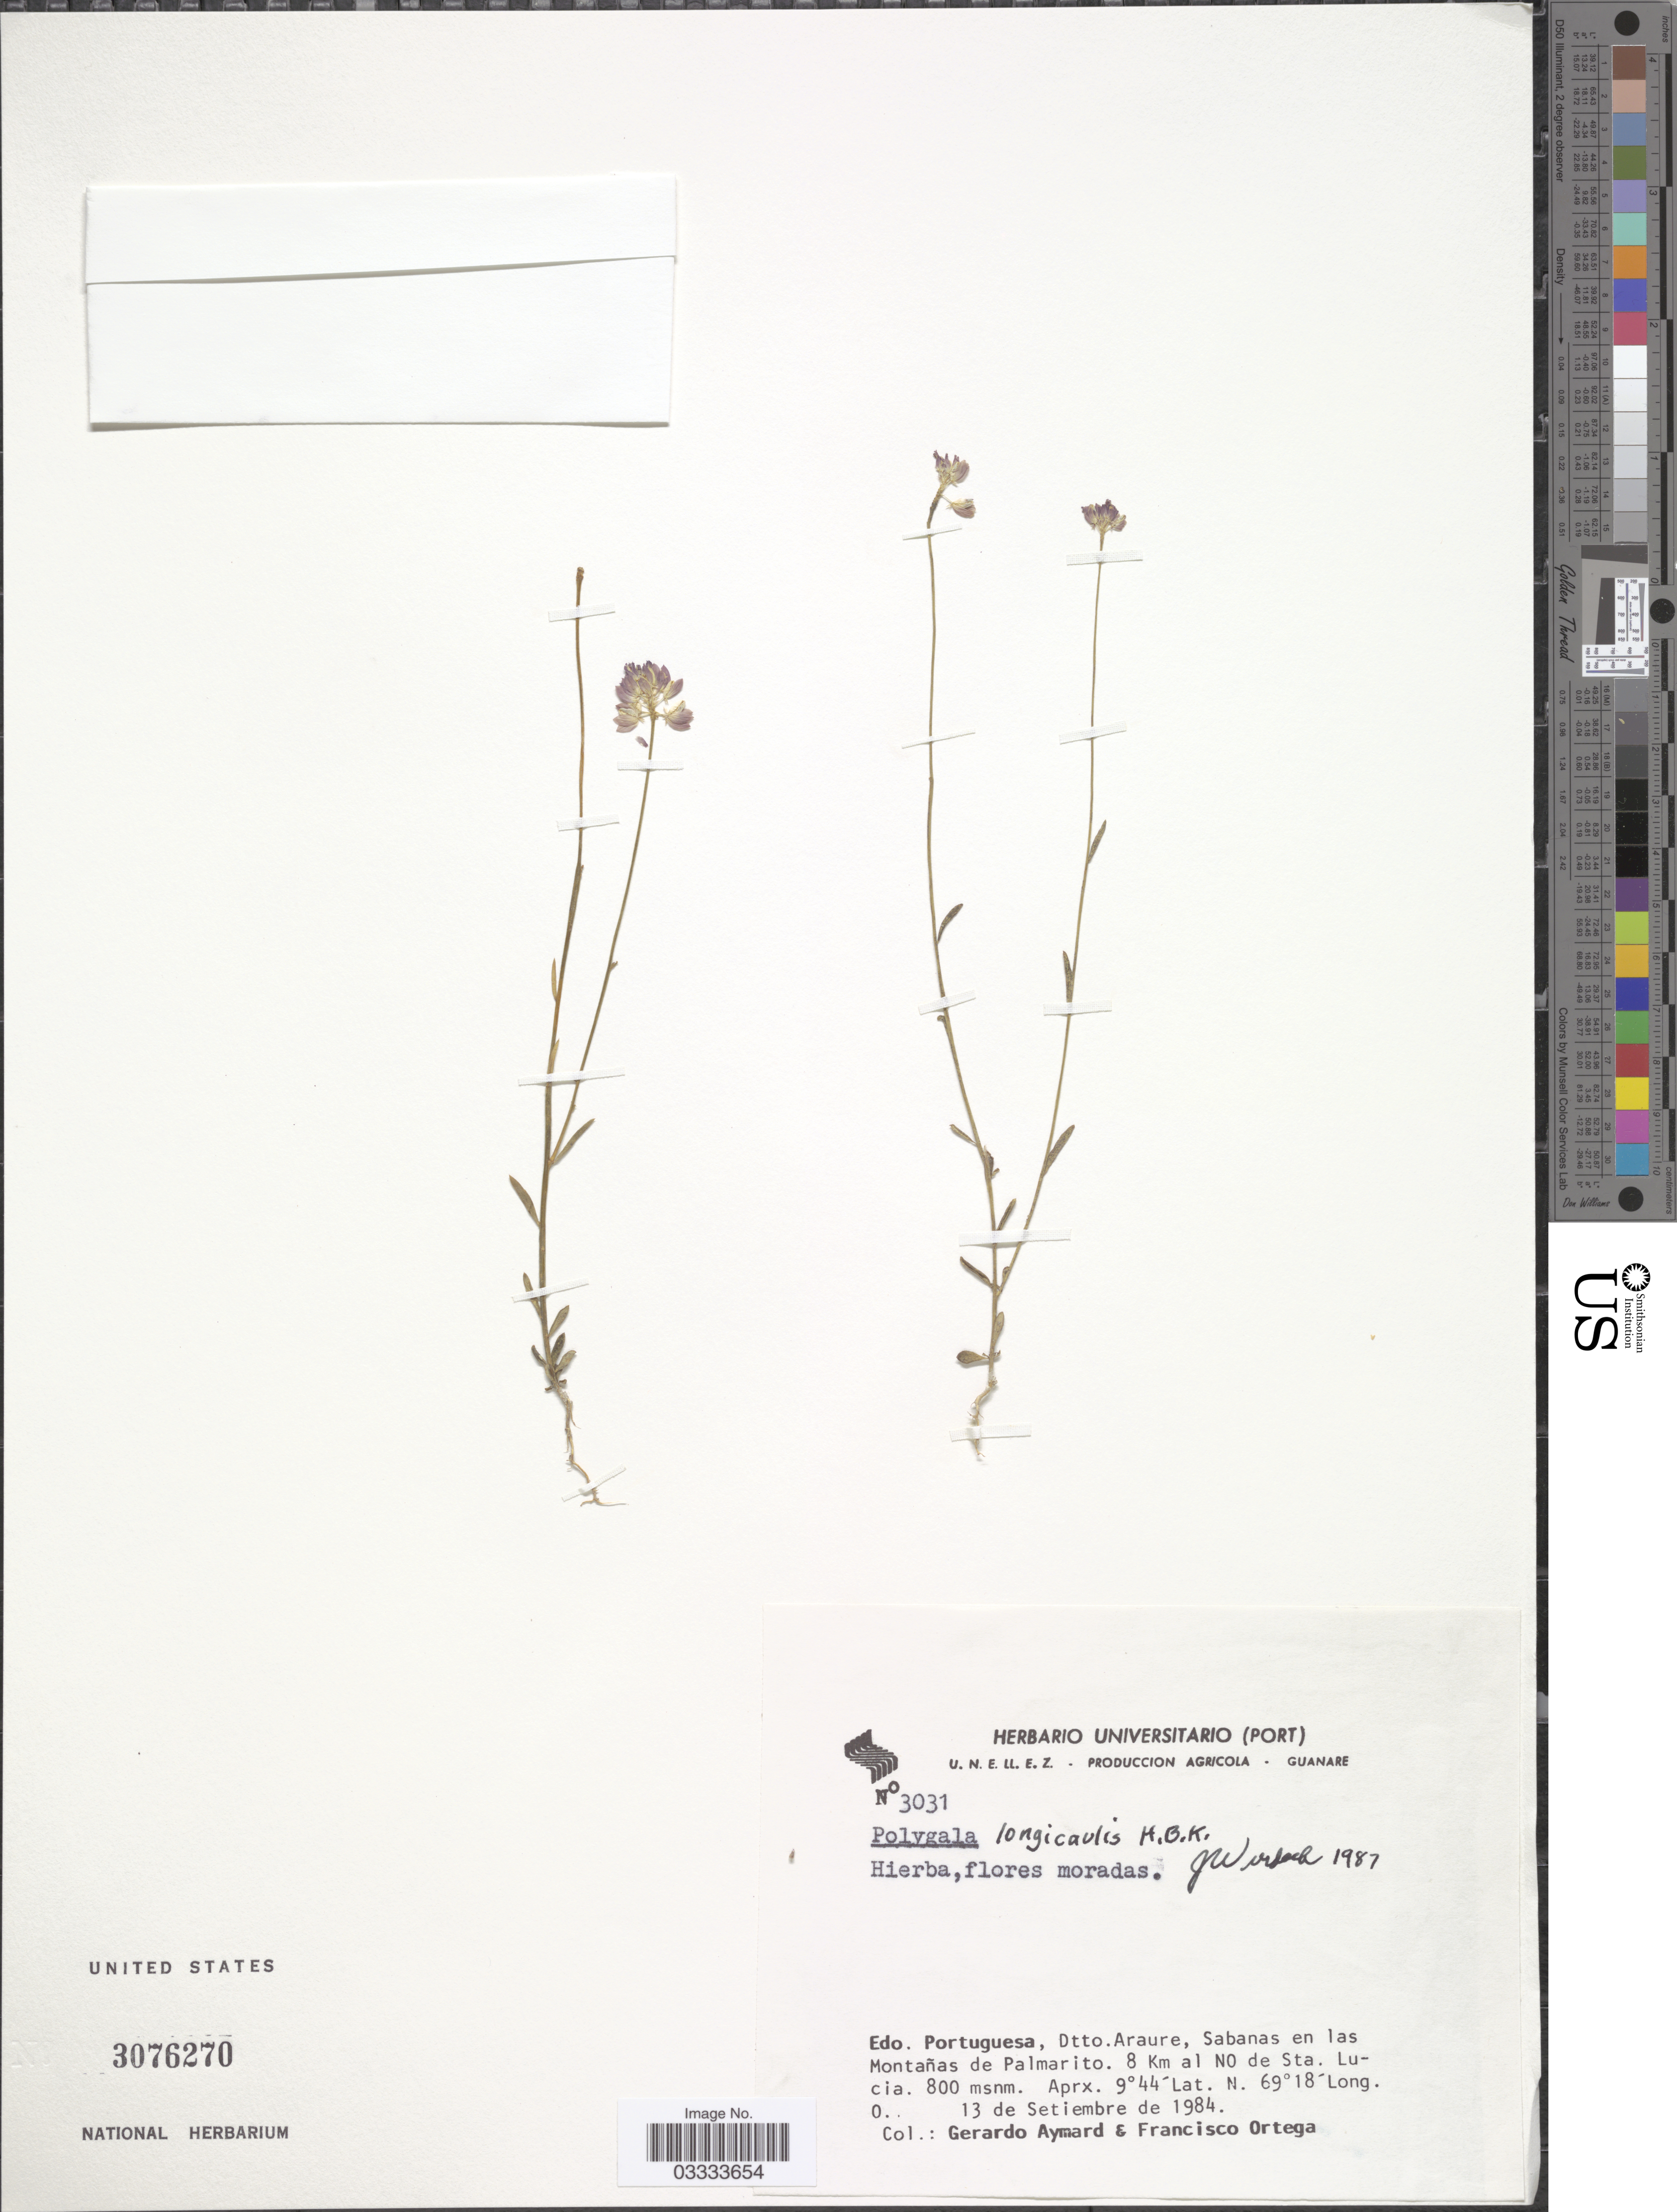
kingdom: Plantae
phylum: Tracheophyta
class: Magnoliopsida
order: Fabales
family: Polygalaceae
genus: Polygala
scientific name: Polygala longicaulis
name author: Kunth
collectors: G. A. Aymard & F. J. Ortega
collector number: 3031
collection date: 1984-09-13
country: Venezuela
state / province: Portuguesa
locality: Dtto. Araure, Sabanas en las Montañas de Palmarito. 8 Km al NO de Sta. Lucia.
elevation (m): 800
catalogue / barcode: US 3076270